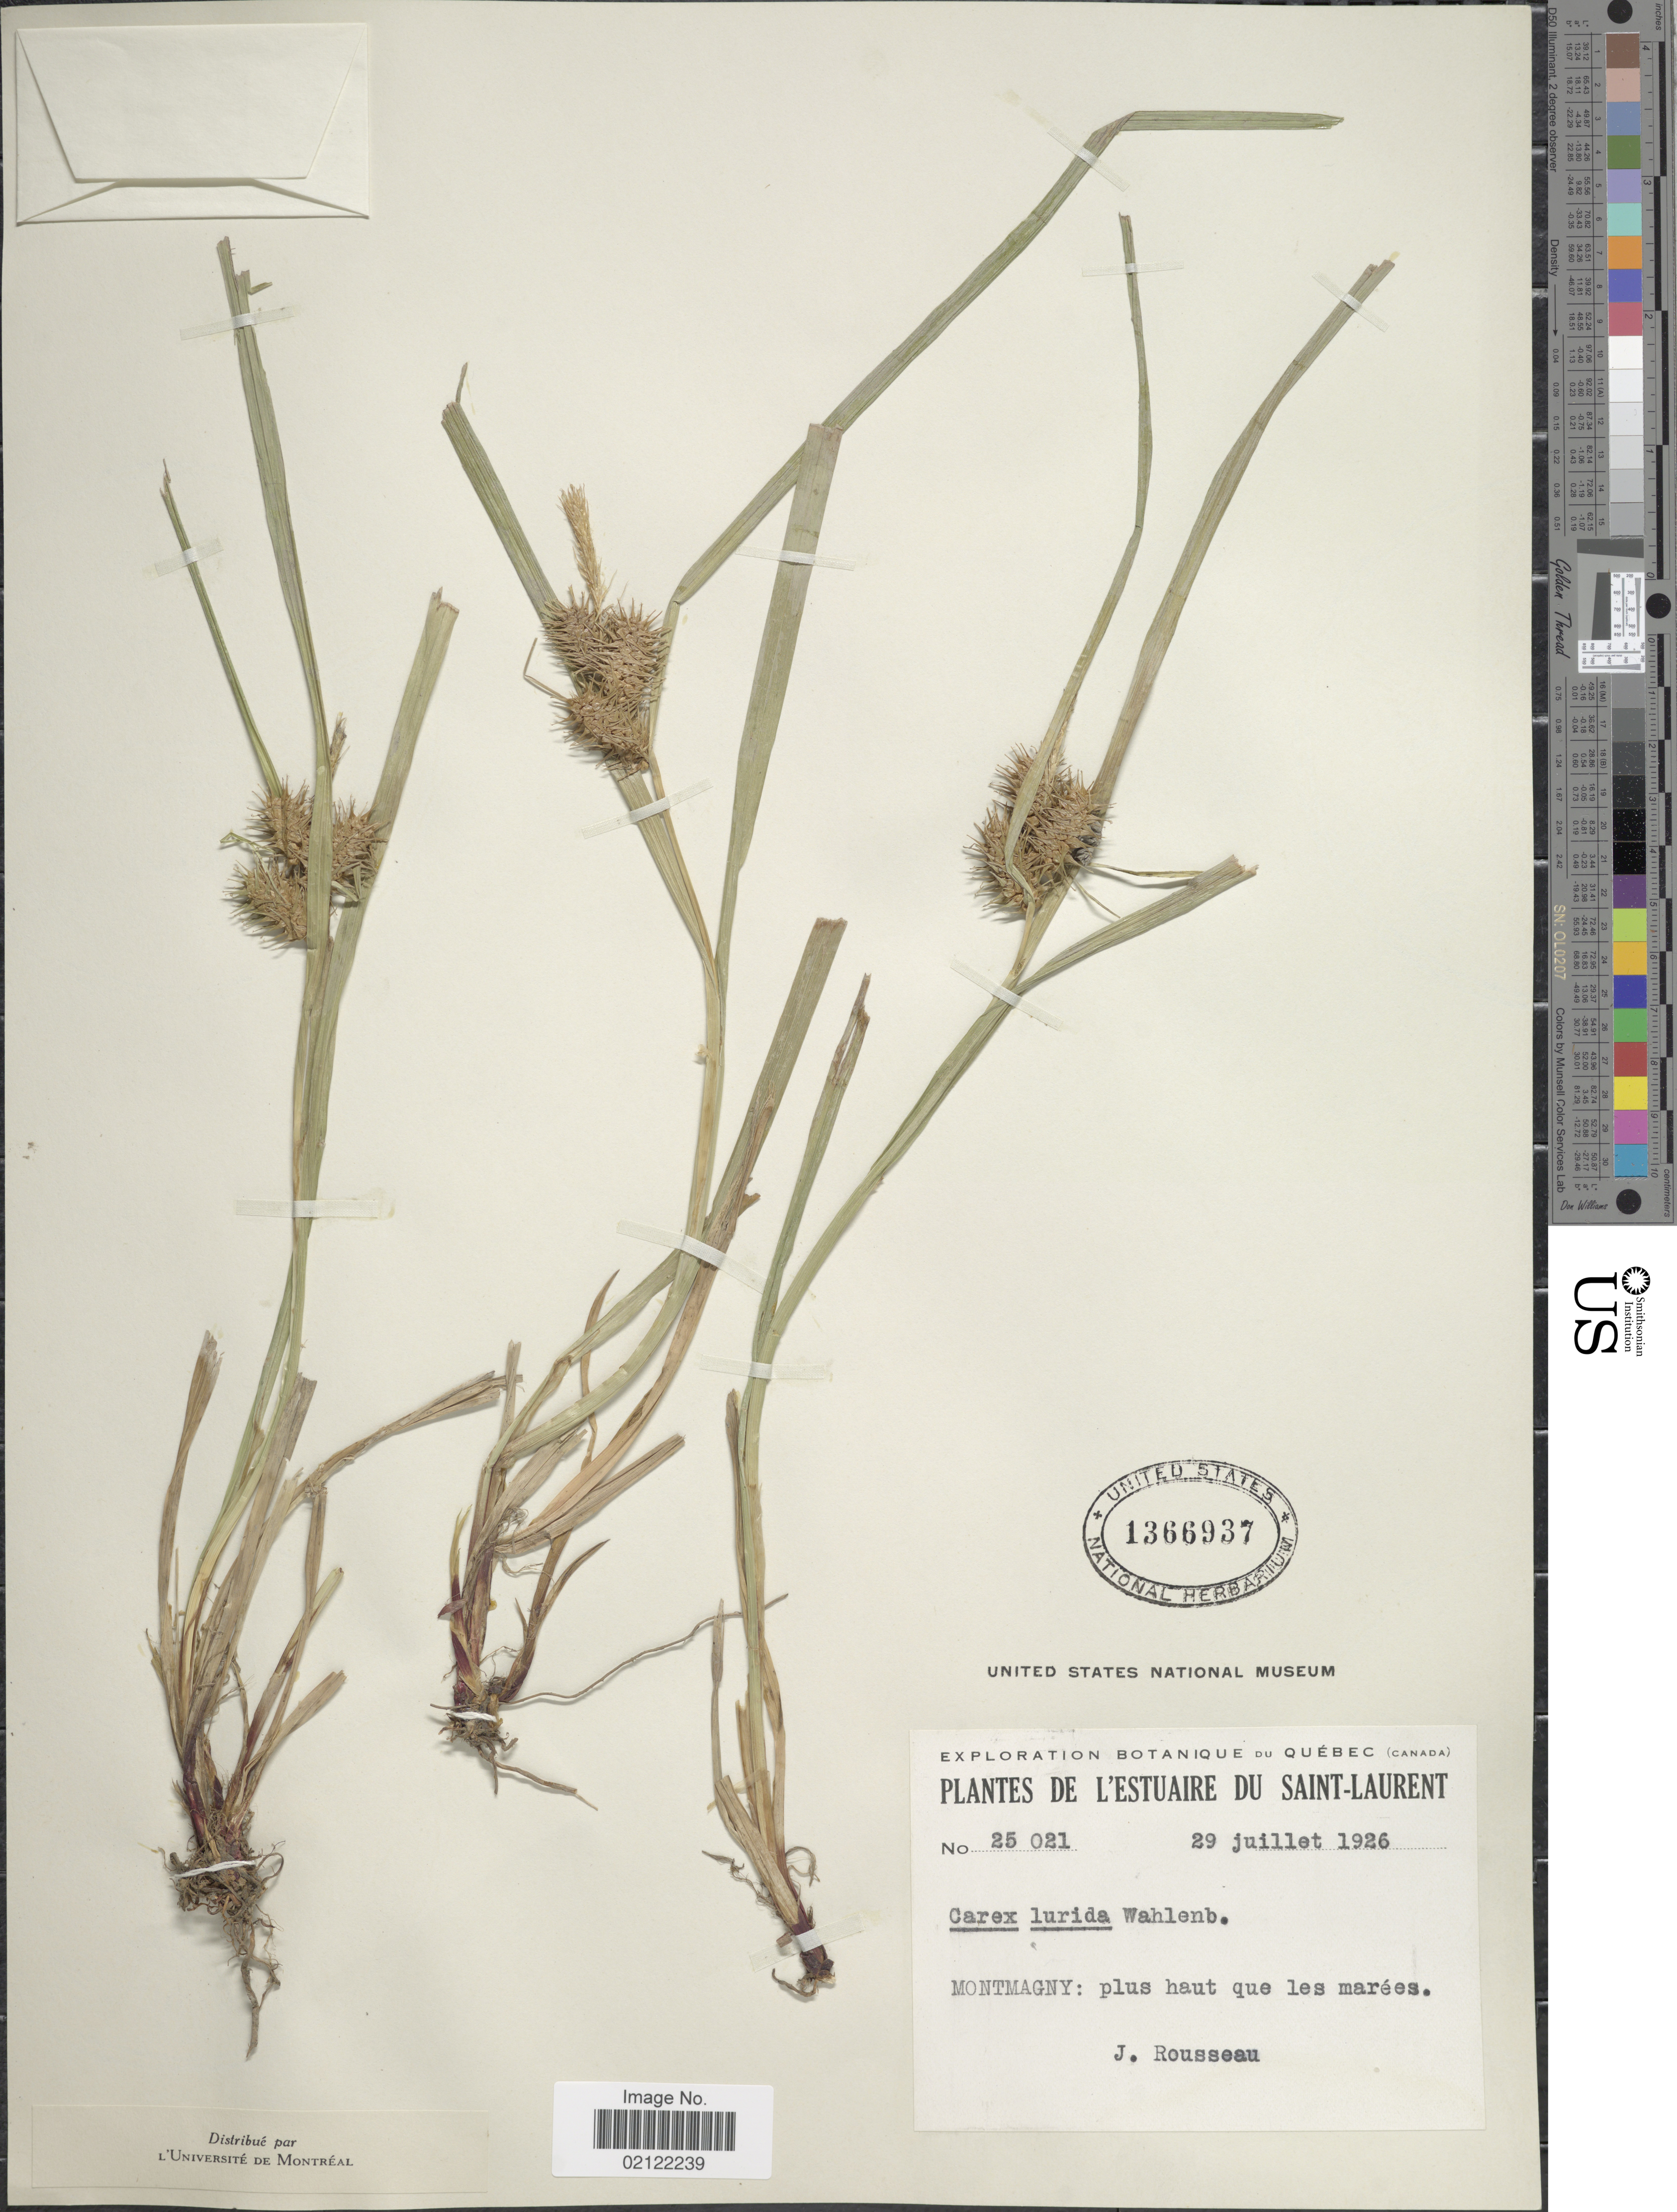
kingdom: Plantae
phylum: Tracheophyta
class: Liliopsida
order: Poales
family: Cyperaceae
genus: Carex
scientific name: Carex lurida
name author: Wahlenb.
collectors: J. Rousseau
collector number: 25021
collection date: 1926-07-29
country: Canada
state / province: Quebec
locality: L'Estuaire du Saint-Laurent. Montmagny: plus haut que les marees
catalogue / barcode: US 1366937